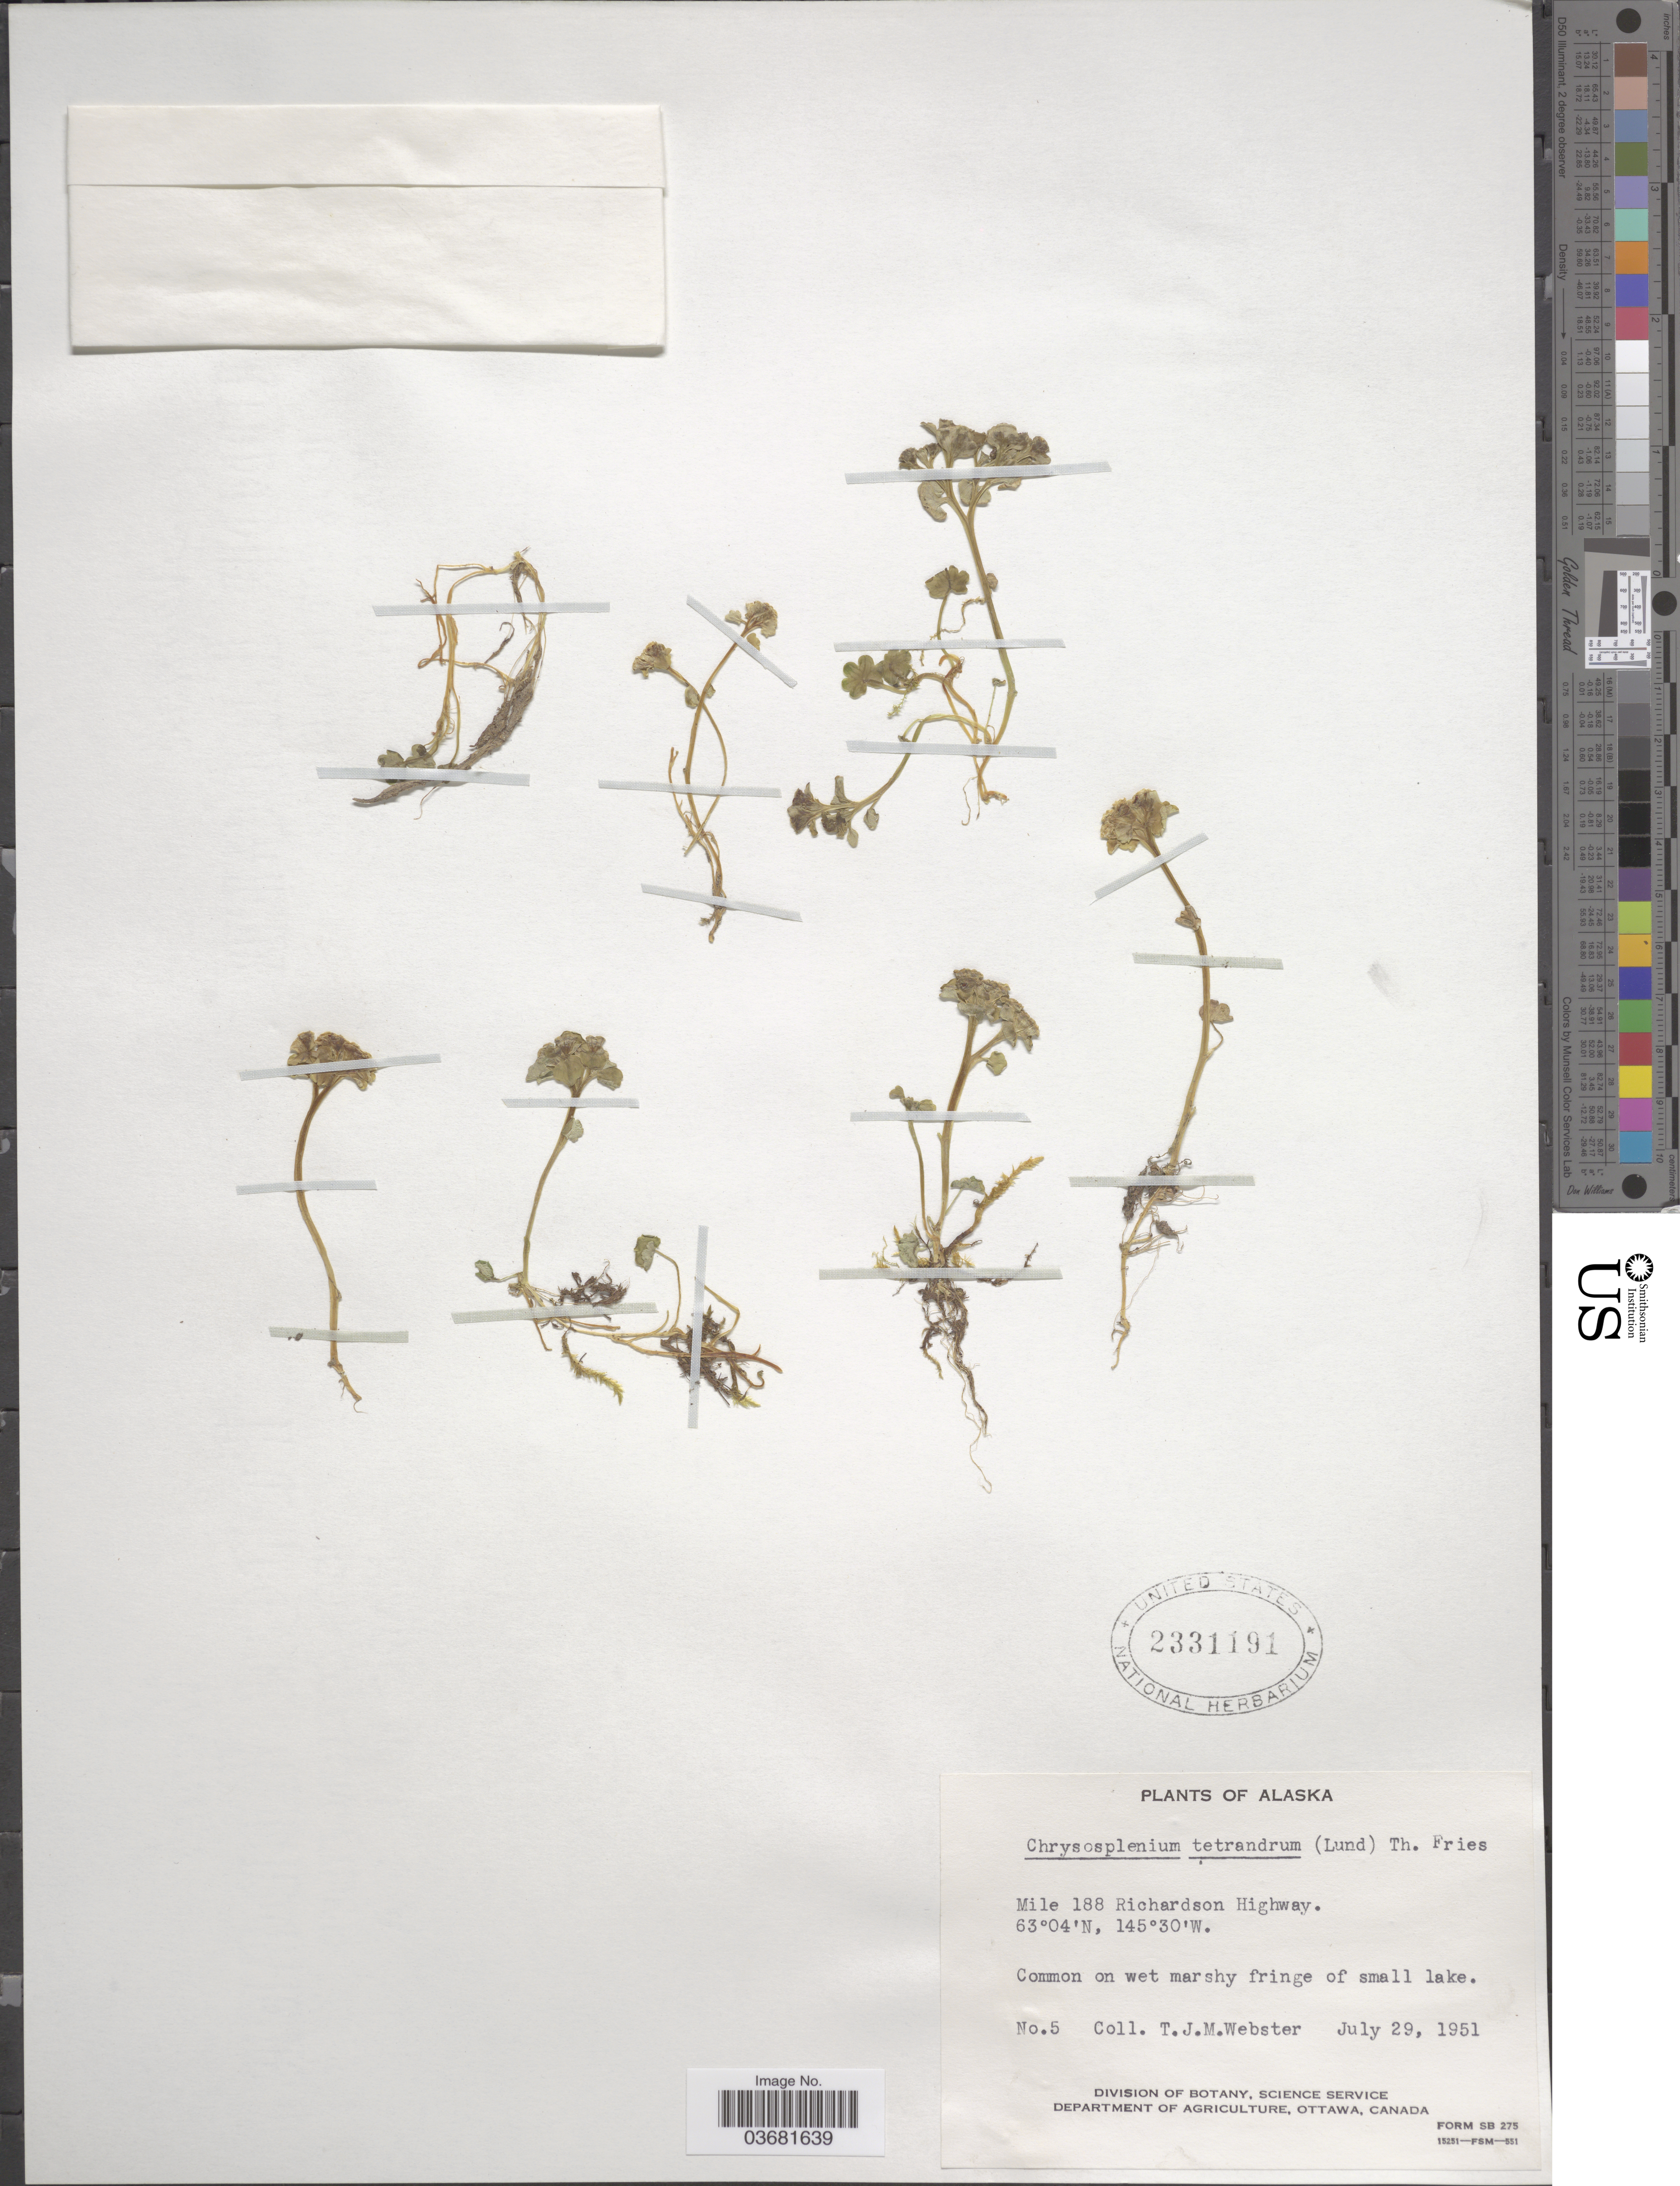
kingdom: Plantae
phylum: Tracheophyta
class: Magnoliopsida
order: Saxifragales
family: Saxifragaceae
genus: Chrysosplenium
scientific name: Chrysosplenium tetrandrum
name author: (N. Lund) Th. Fr.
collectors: T. J. Webster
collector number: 5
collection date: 1951-07-29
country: United States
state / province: Alaska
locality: Mile 188 Richardson Highway.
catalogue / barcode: US 2331191